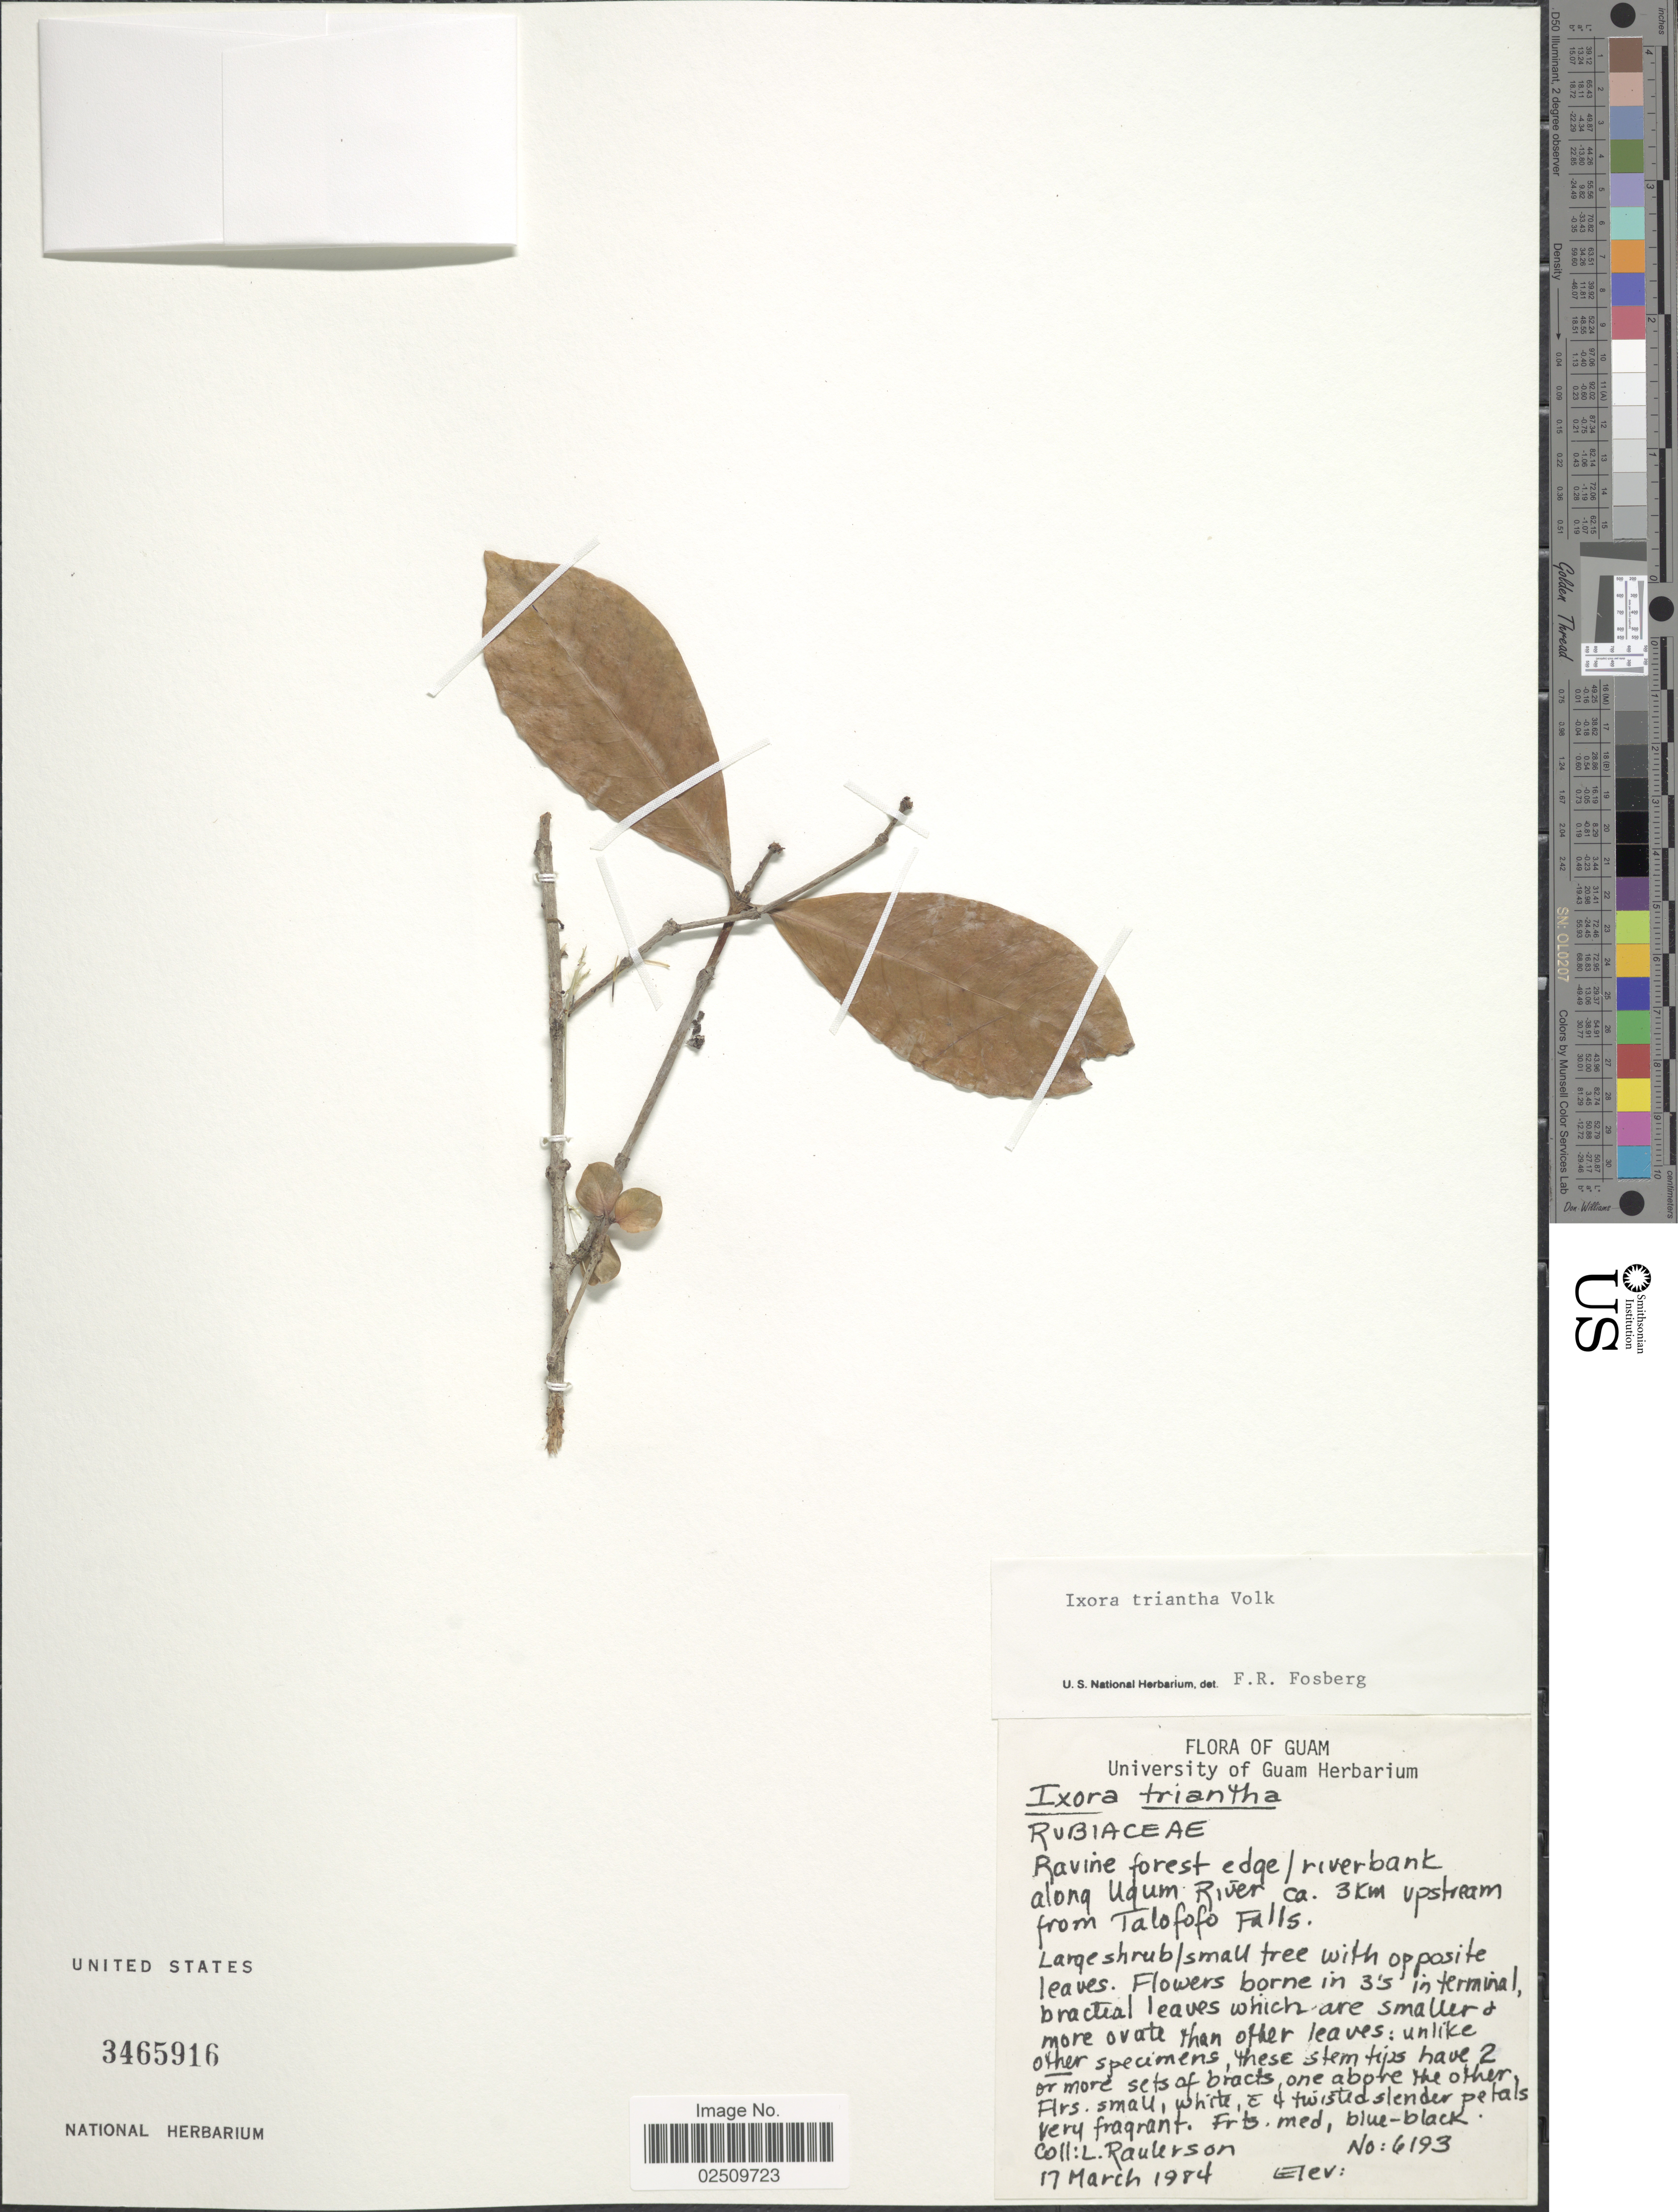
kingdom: Plantae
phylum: Tracheophyta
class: Magnoliopsida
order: Gentianales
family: Rubiaceae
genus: Ixora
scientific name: Ixora triantha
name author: Volkens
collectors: L. Raulerson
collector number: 6193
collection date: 1984-03-17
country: Guam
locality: Ravine forest edge/riverbank along Uqum River ca. 3km upstream from Talofofo Falls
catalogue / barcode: US 3465916